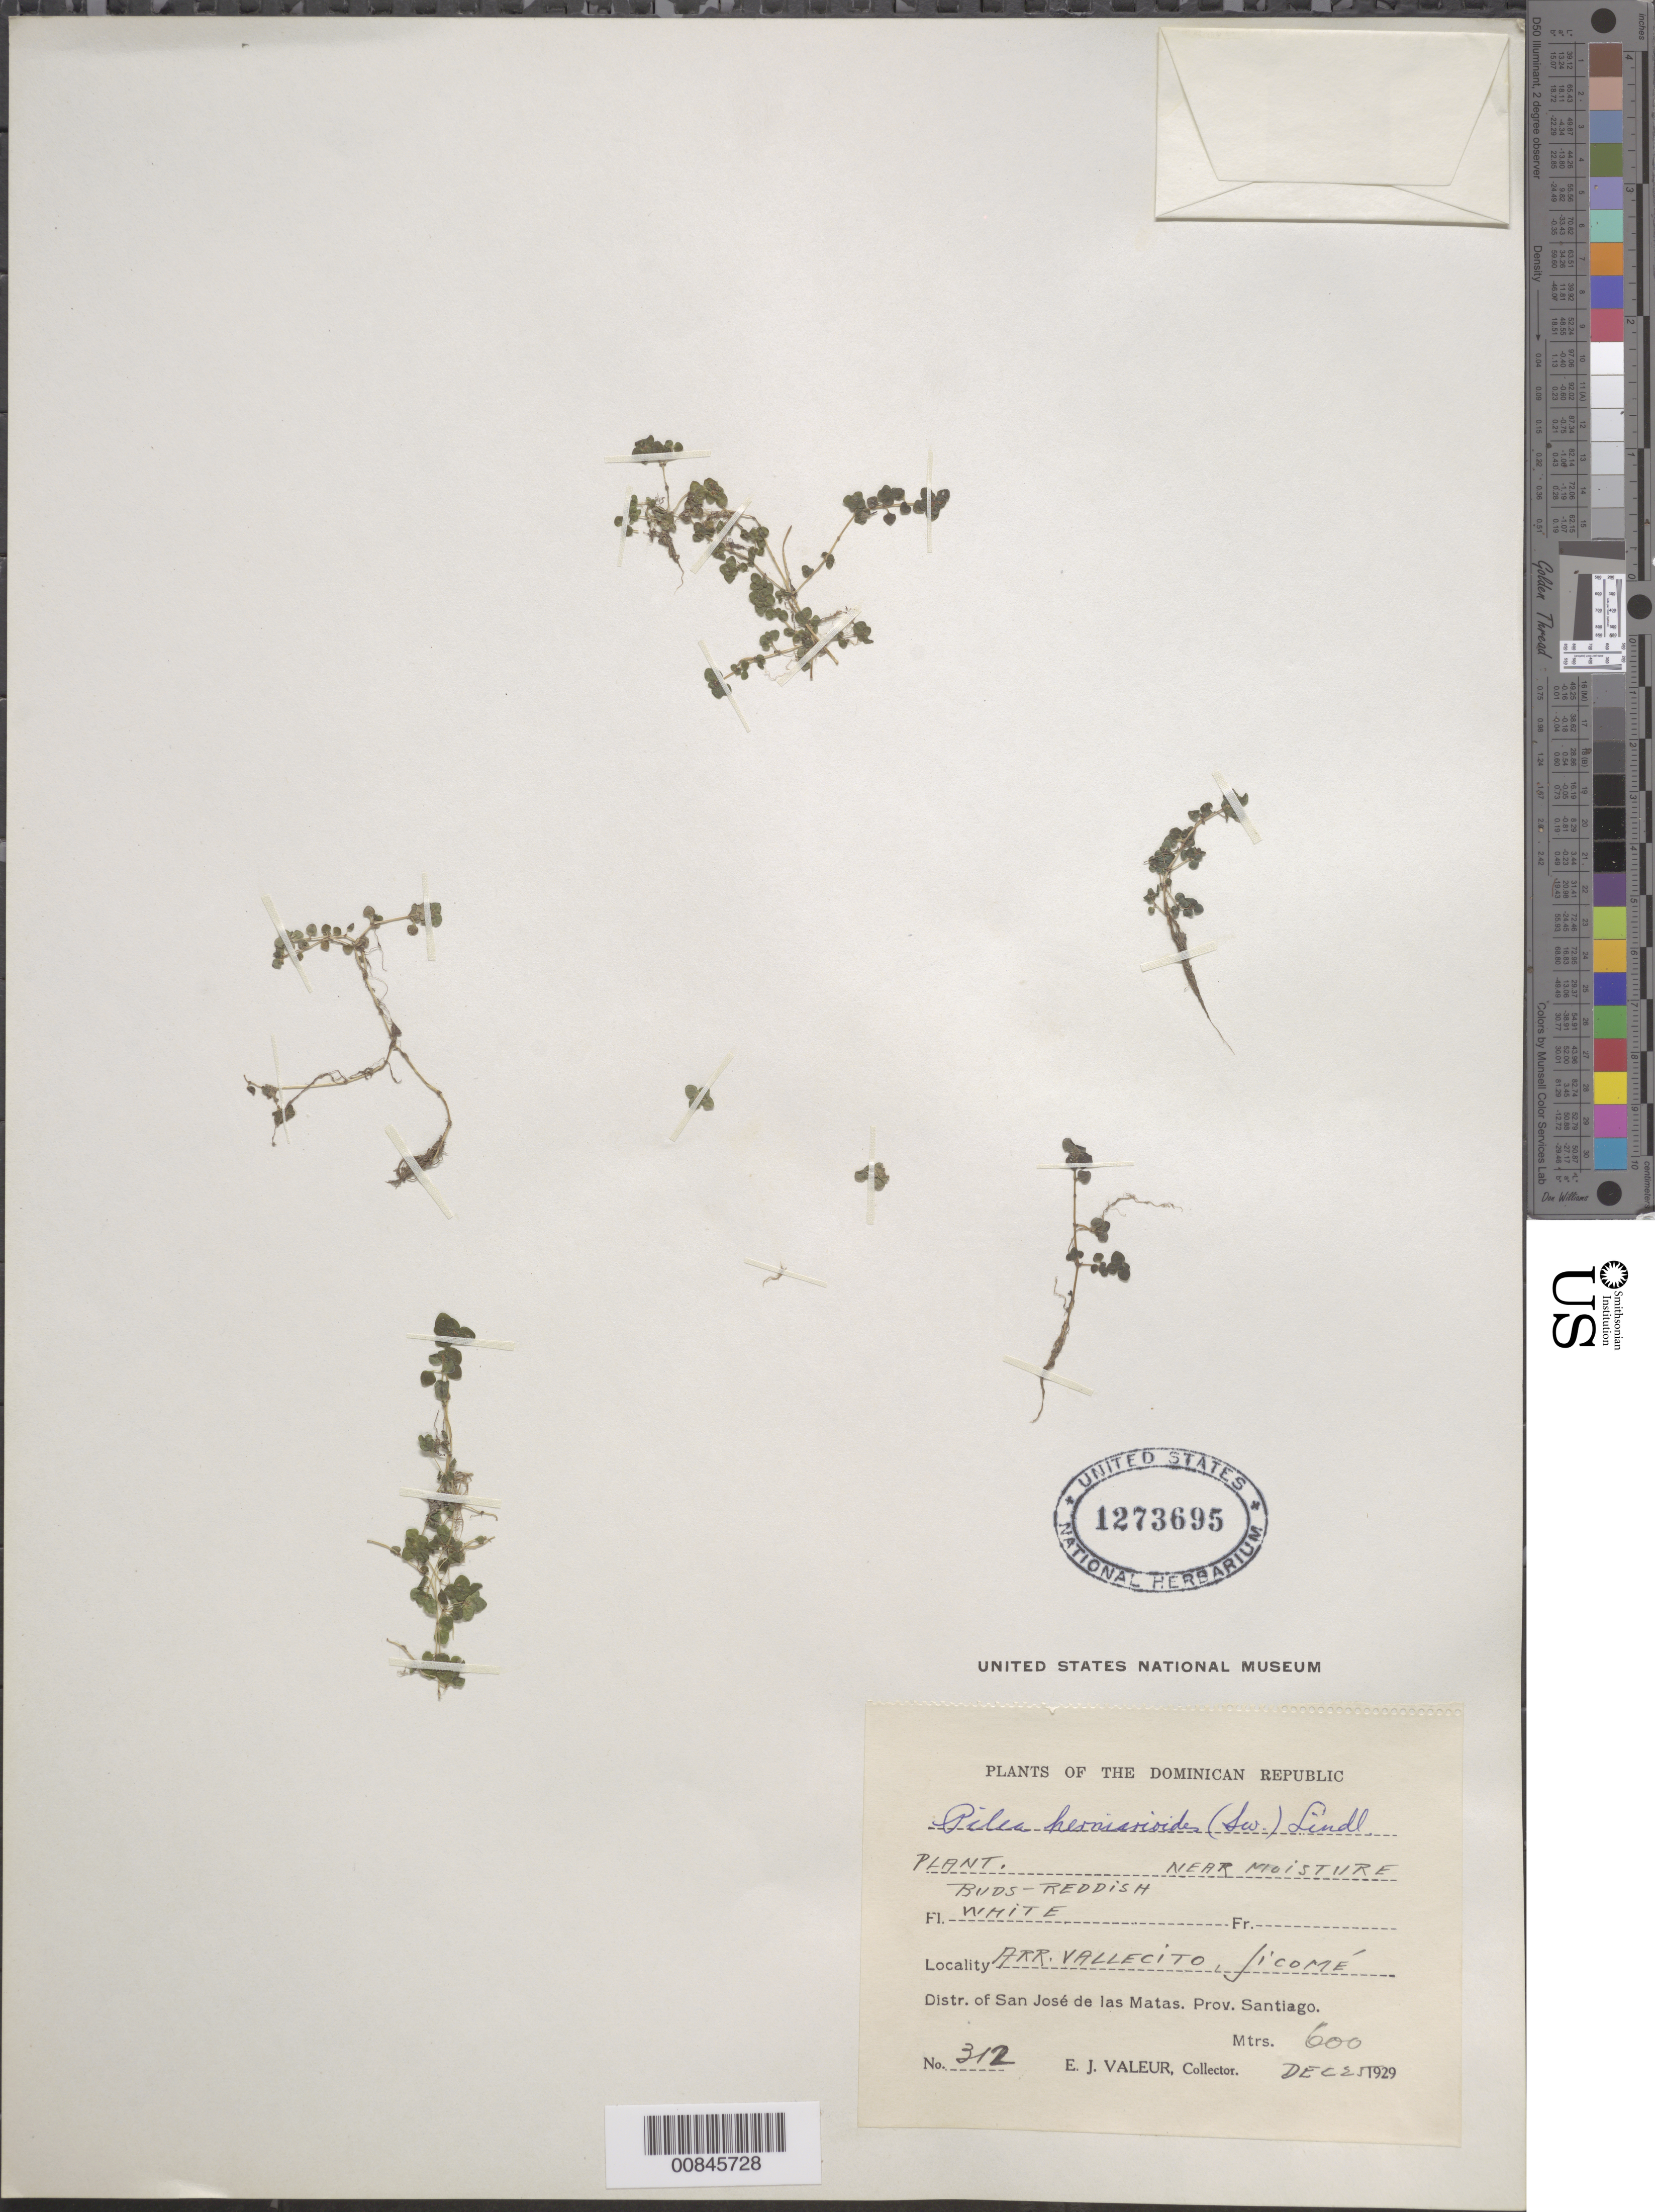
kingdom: Plantae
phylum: Tracheophyta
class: Magnoliopsida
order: Rosales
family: Urticaceae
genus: Pilea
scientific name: Pilea herniarioides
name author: (Sw.) Lindl.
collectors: E. Valeur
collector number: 312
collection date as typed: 25 Dec 1929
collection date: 1929-12-25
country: Dominican Republic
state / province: Santiago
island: Hispaniola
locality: Arr. Vallecito, Jicomé. Distr. of San José de las Matas.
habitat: Near moisture.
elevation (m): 600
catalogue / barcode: US 1273695